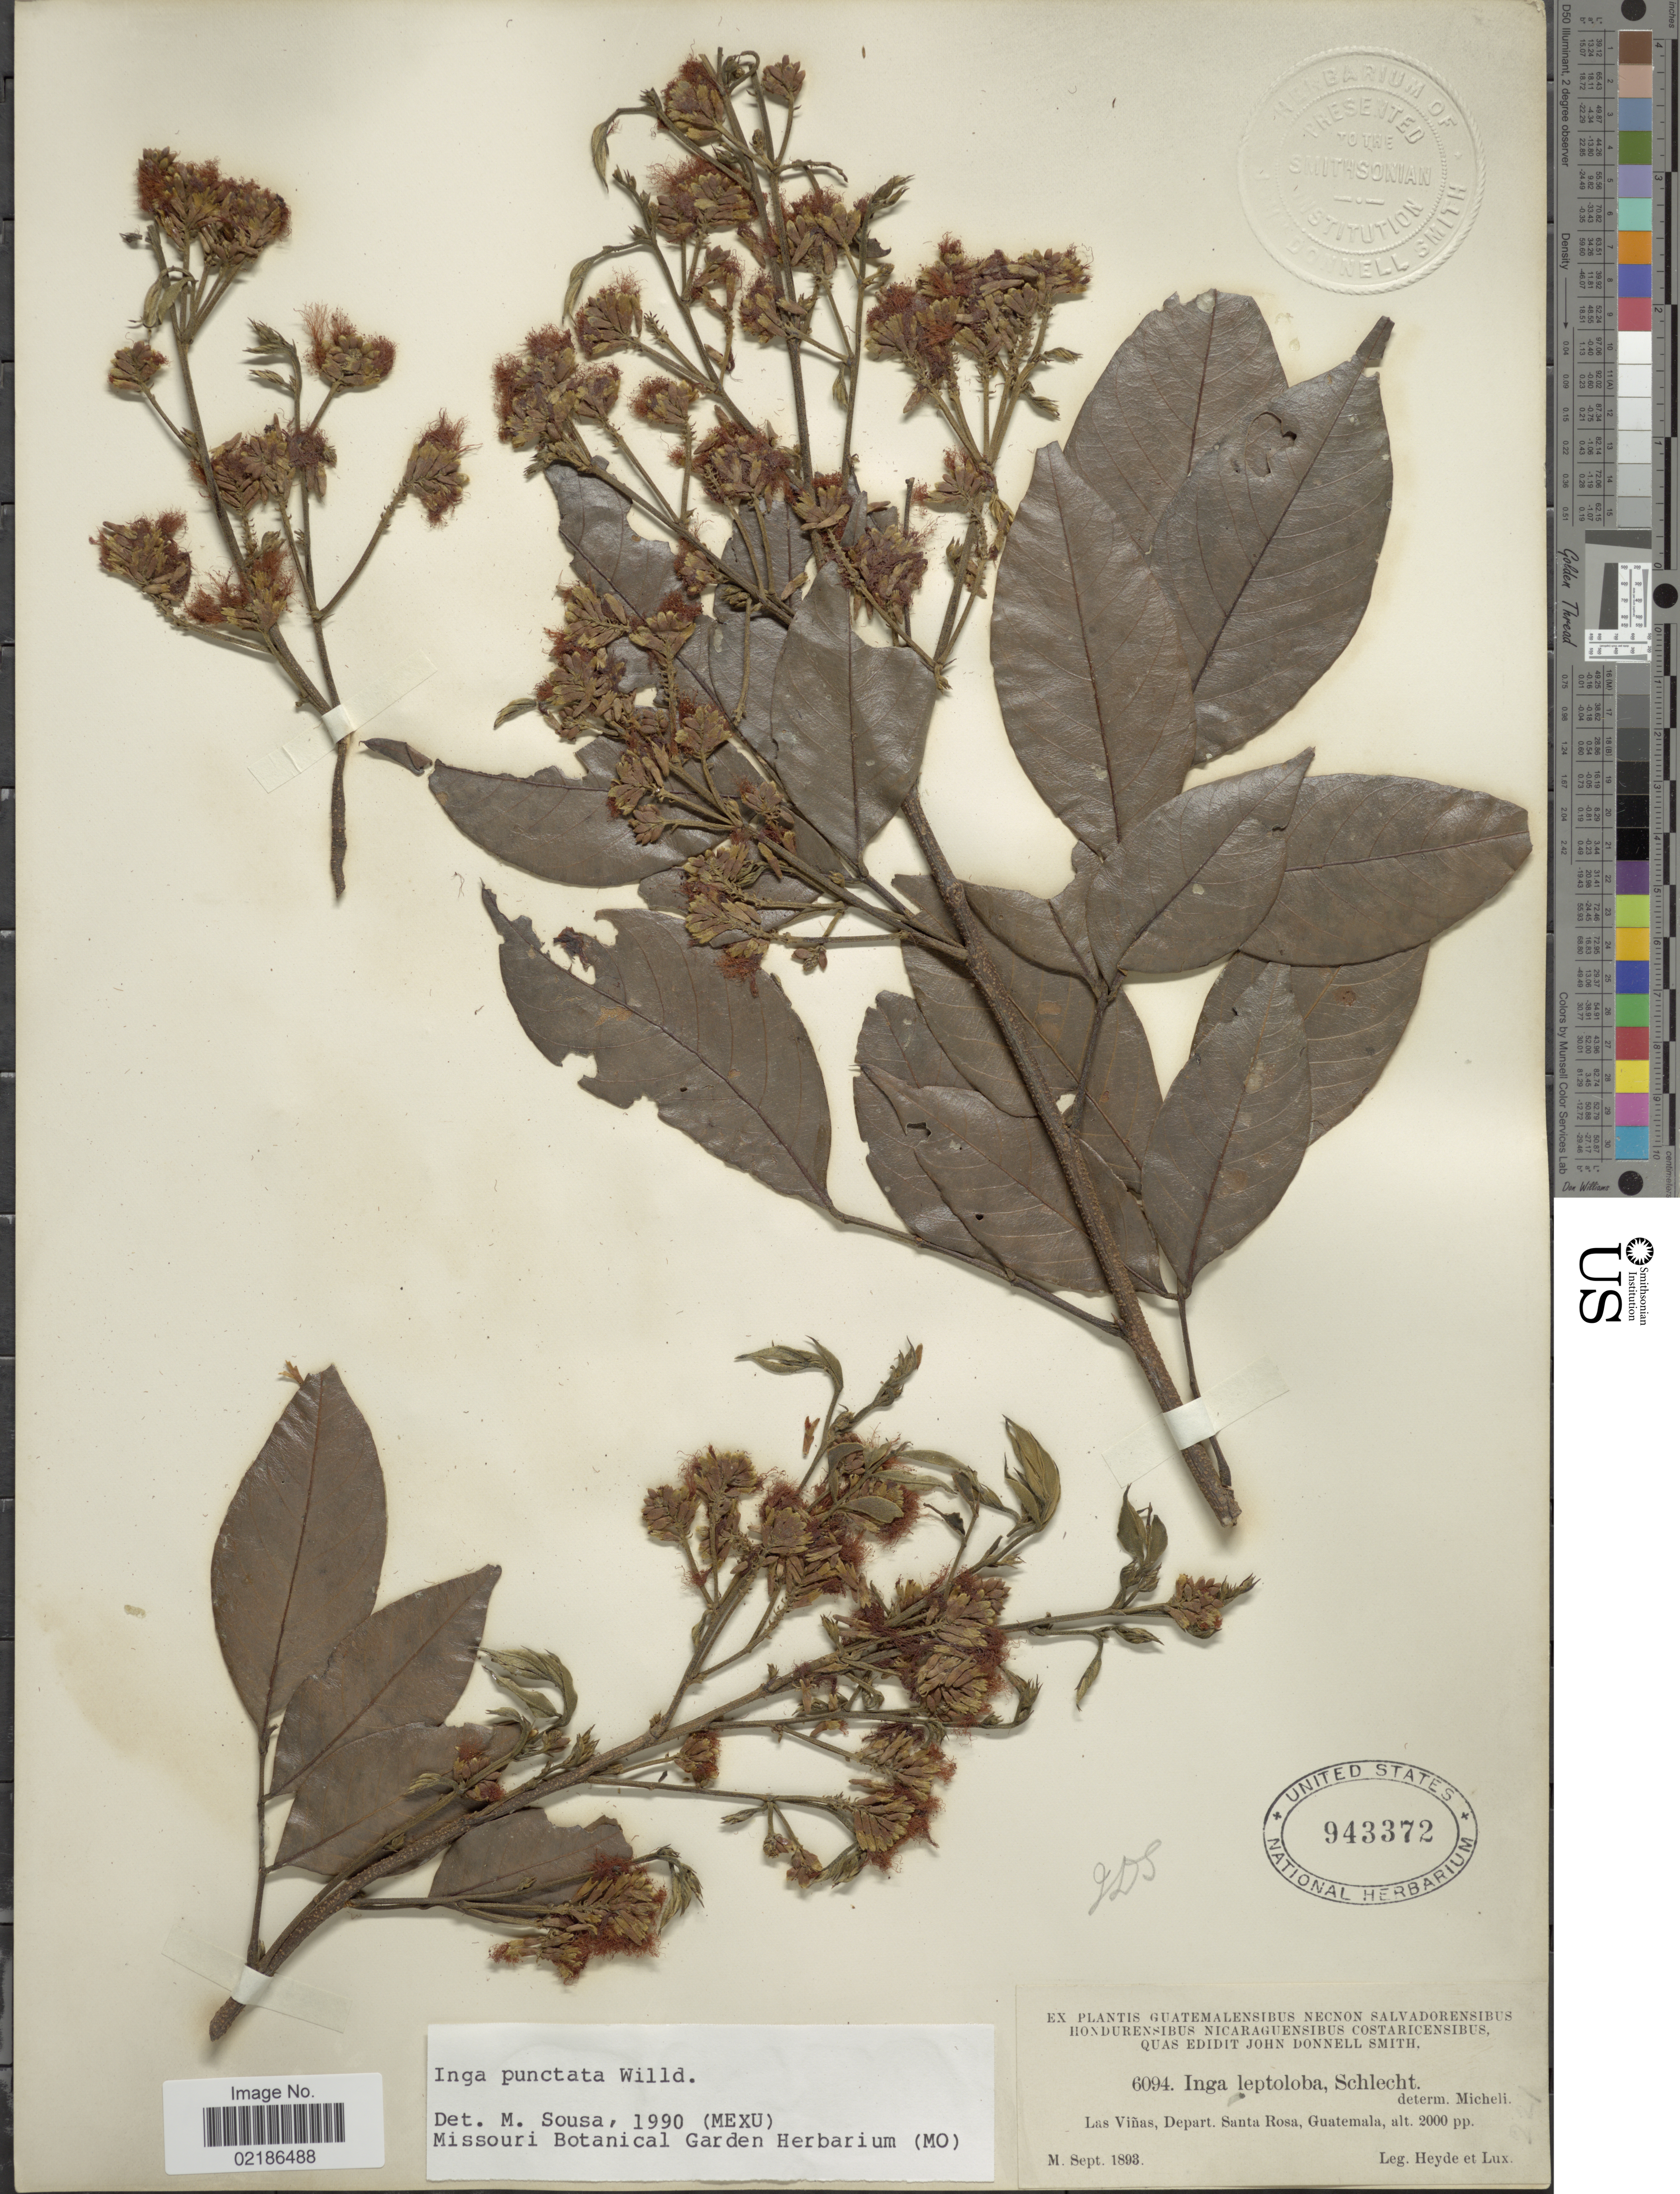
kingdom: Plantae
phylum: Tracheophyta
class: Magnoliopsida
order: Fabales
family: Fabaceae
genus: Inga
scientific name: Inga punctata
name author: Willd.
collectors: Heyde & Lux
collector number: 6094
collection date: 1893-09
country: Guatemala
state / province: Santa Rosa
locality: Las Vinas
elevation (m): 610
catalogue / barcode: US 943372